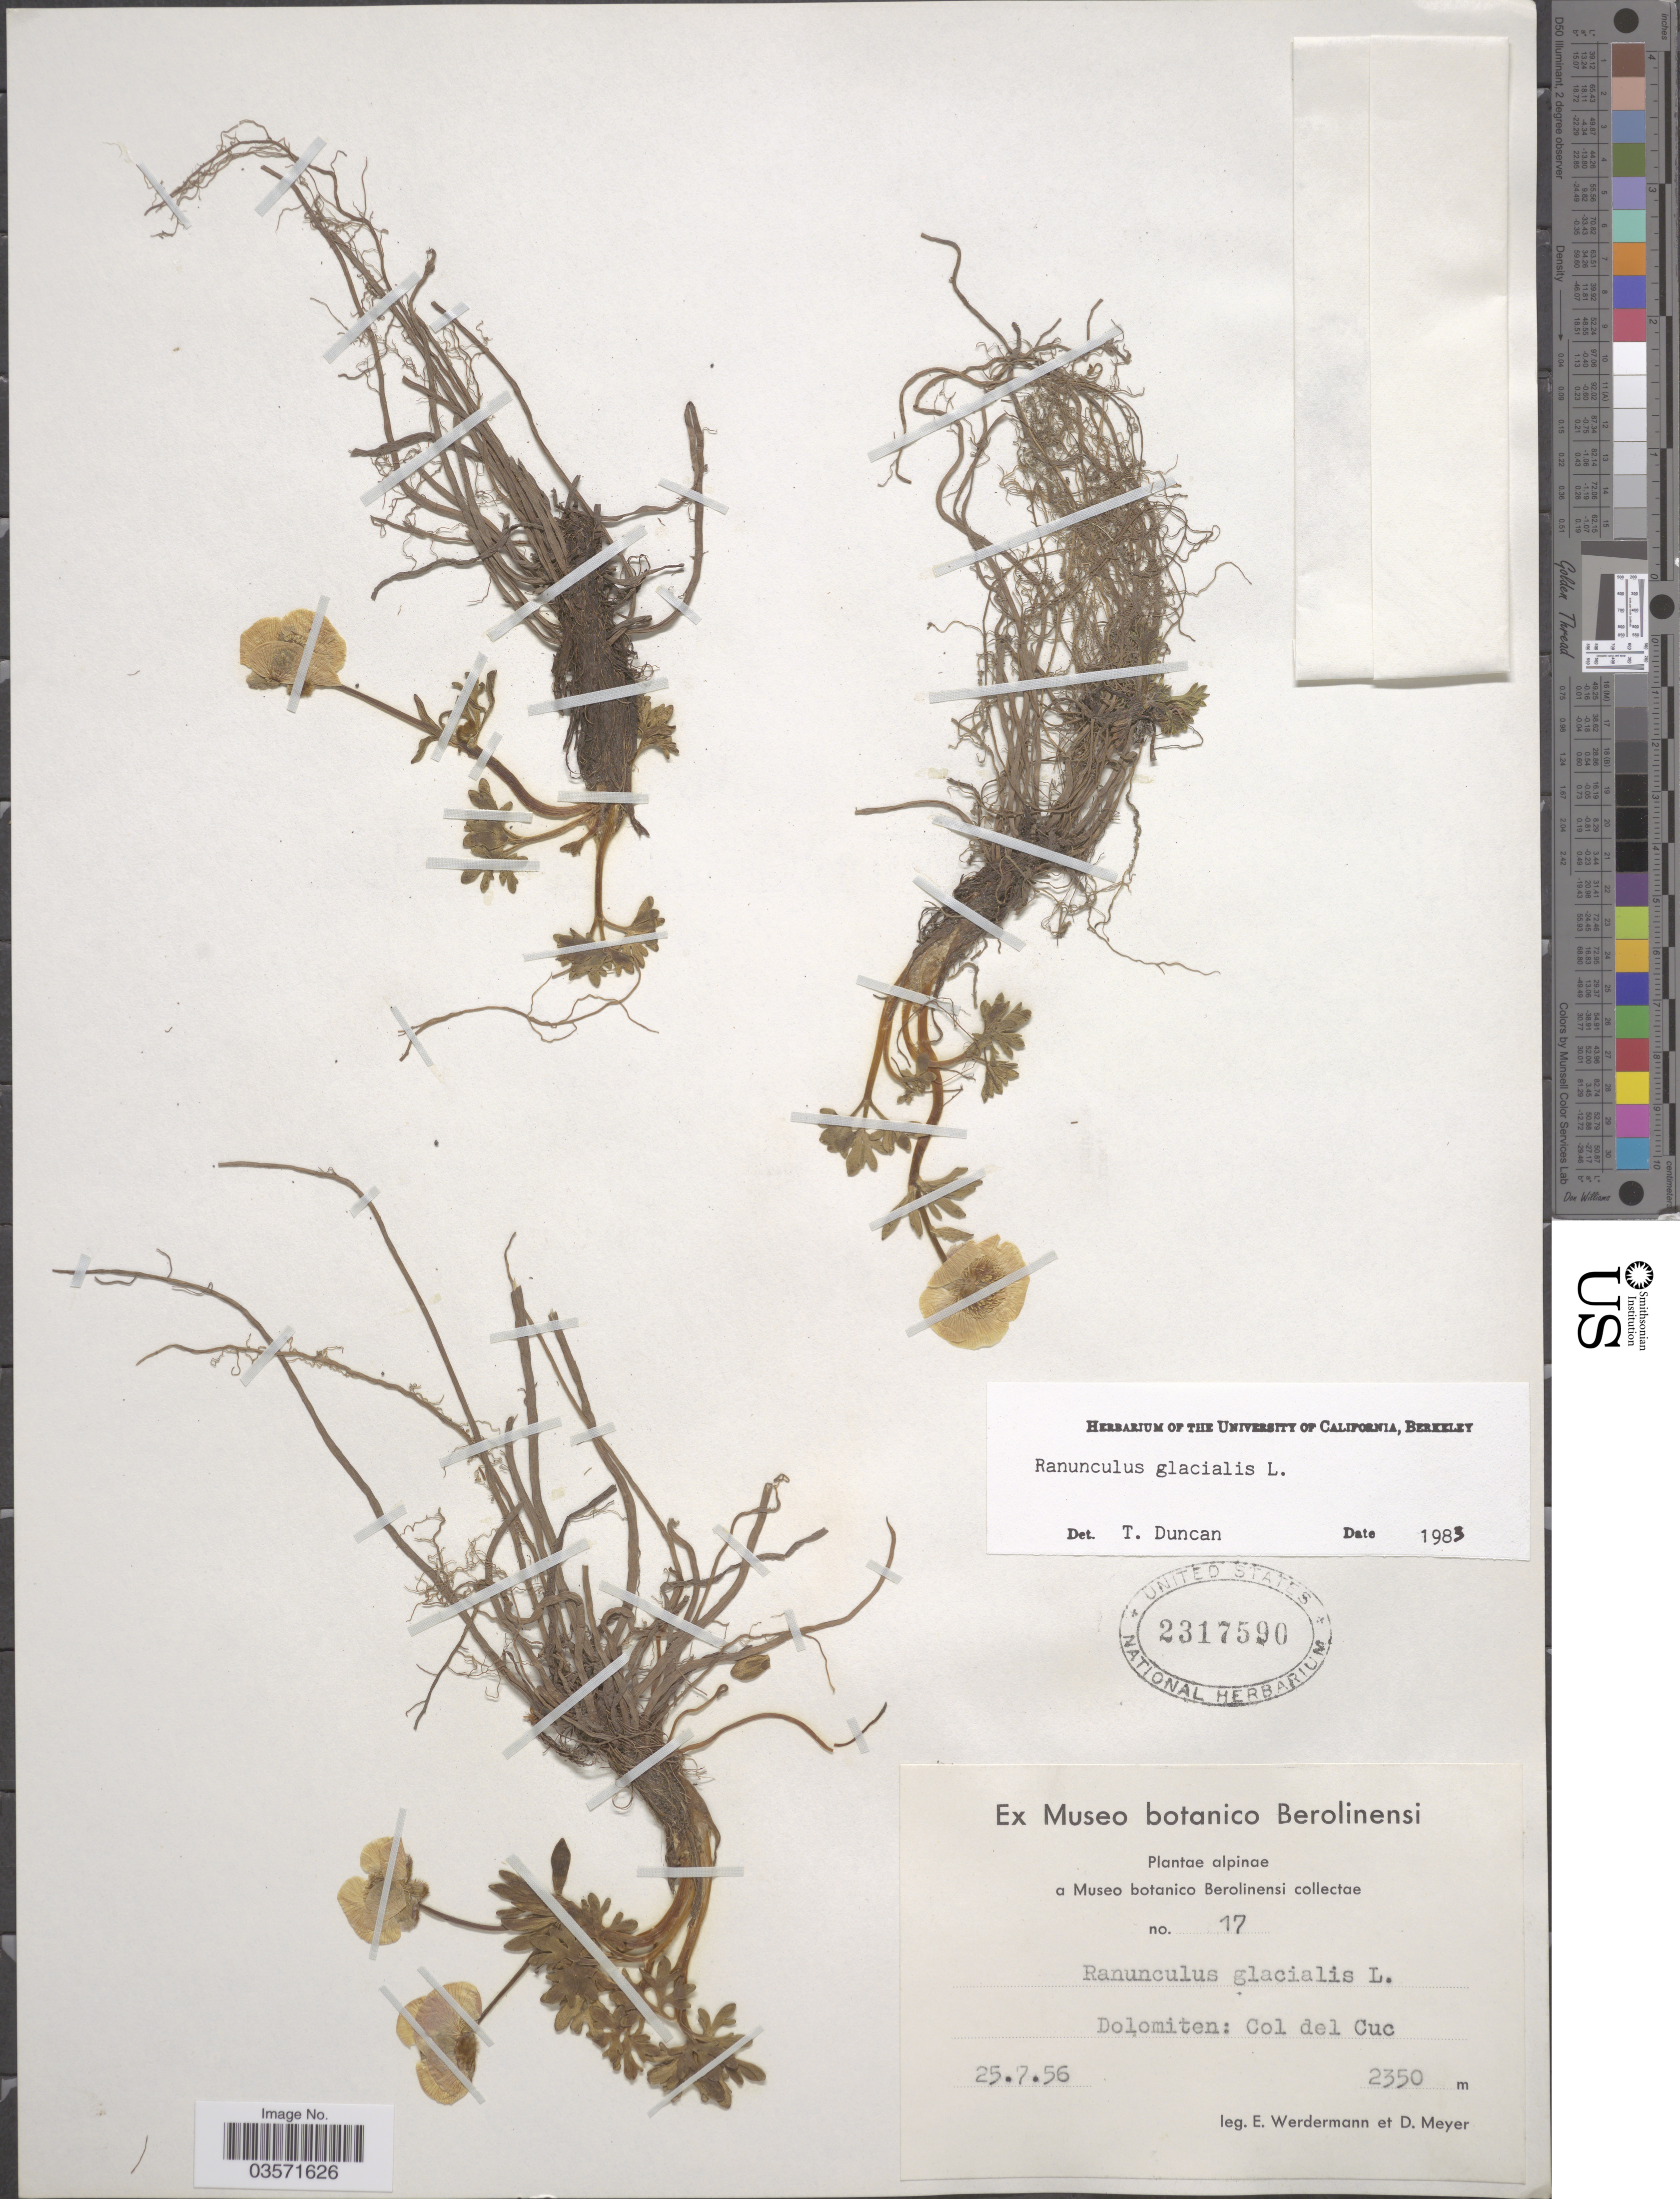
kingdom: Plantae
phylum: Tracheophyta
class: Magnoliopsida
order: Ranunculales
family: Ranunculaceae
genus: Ranunculus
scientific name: Ranunculus glacialis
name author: L.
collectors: E. Werdermann & D. Meyer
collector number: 17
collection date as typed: Transcribed d/m/y: 25/7/56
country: Italy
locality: Alpinae. Dolomiten: Col del Cuc.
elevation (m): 2350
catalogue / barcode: US 2317590